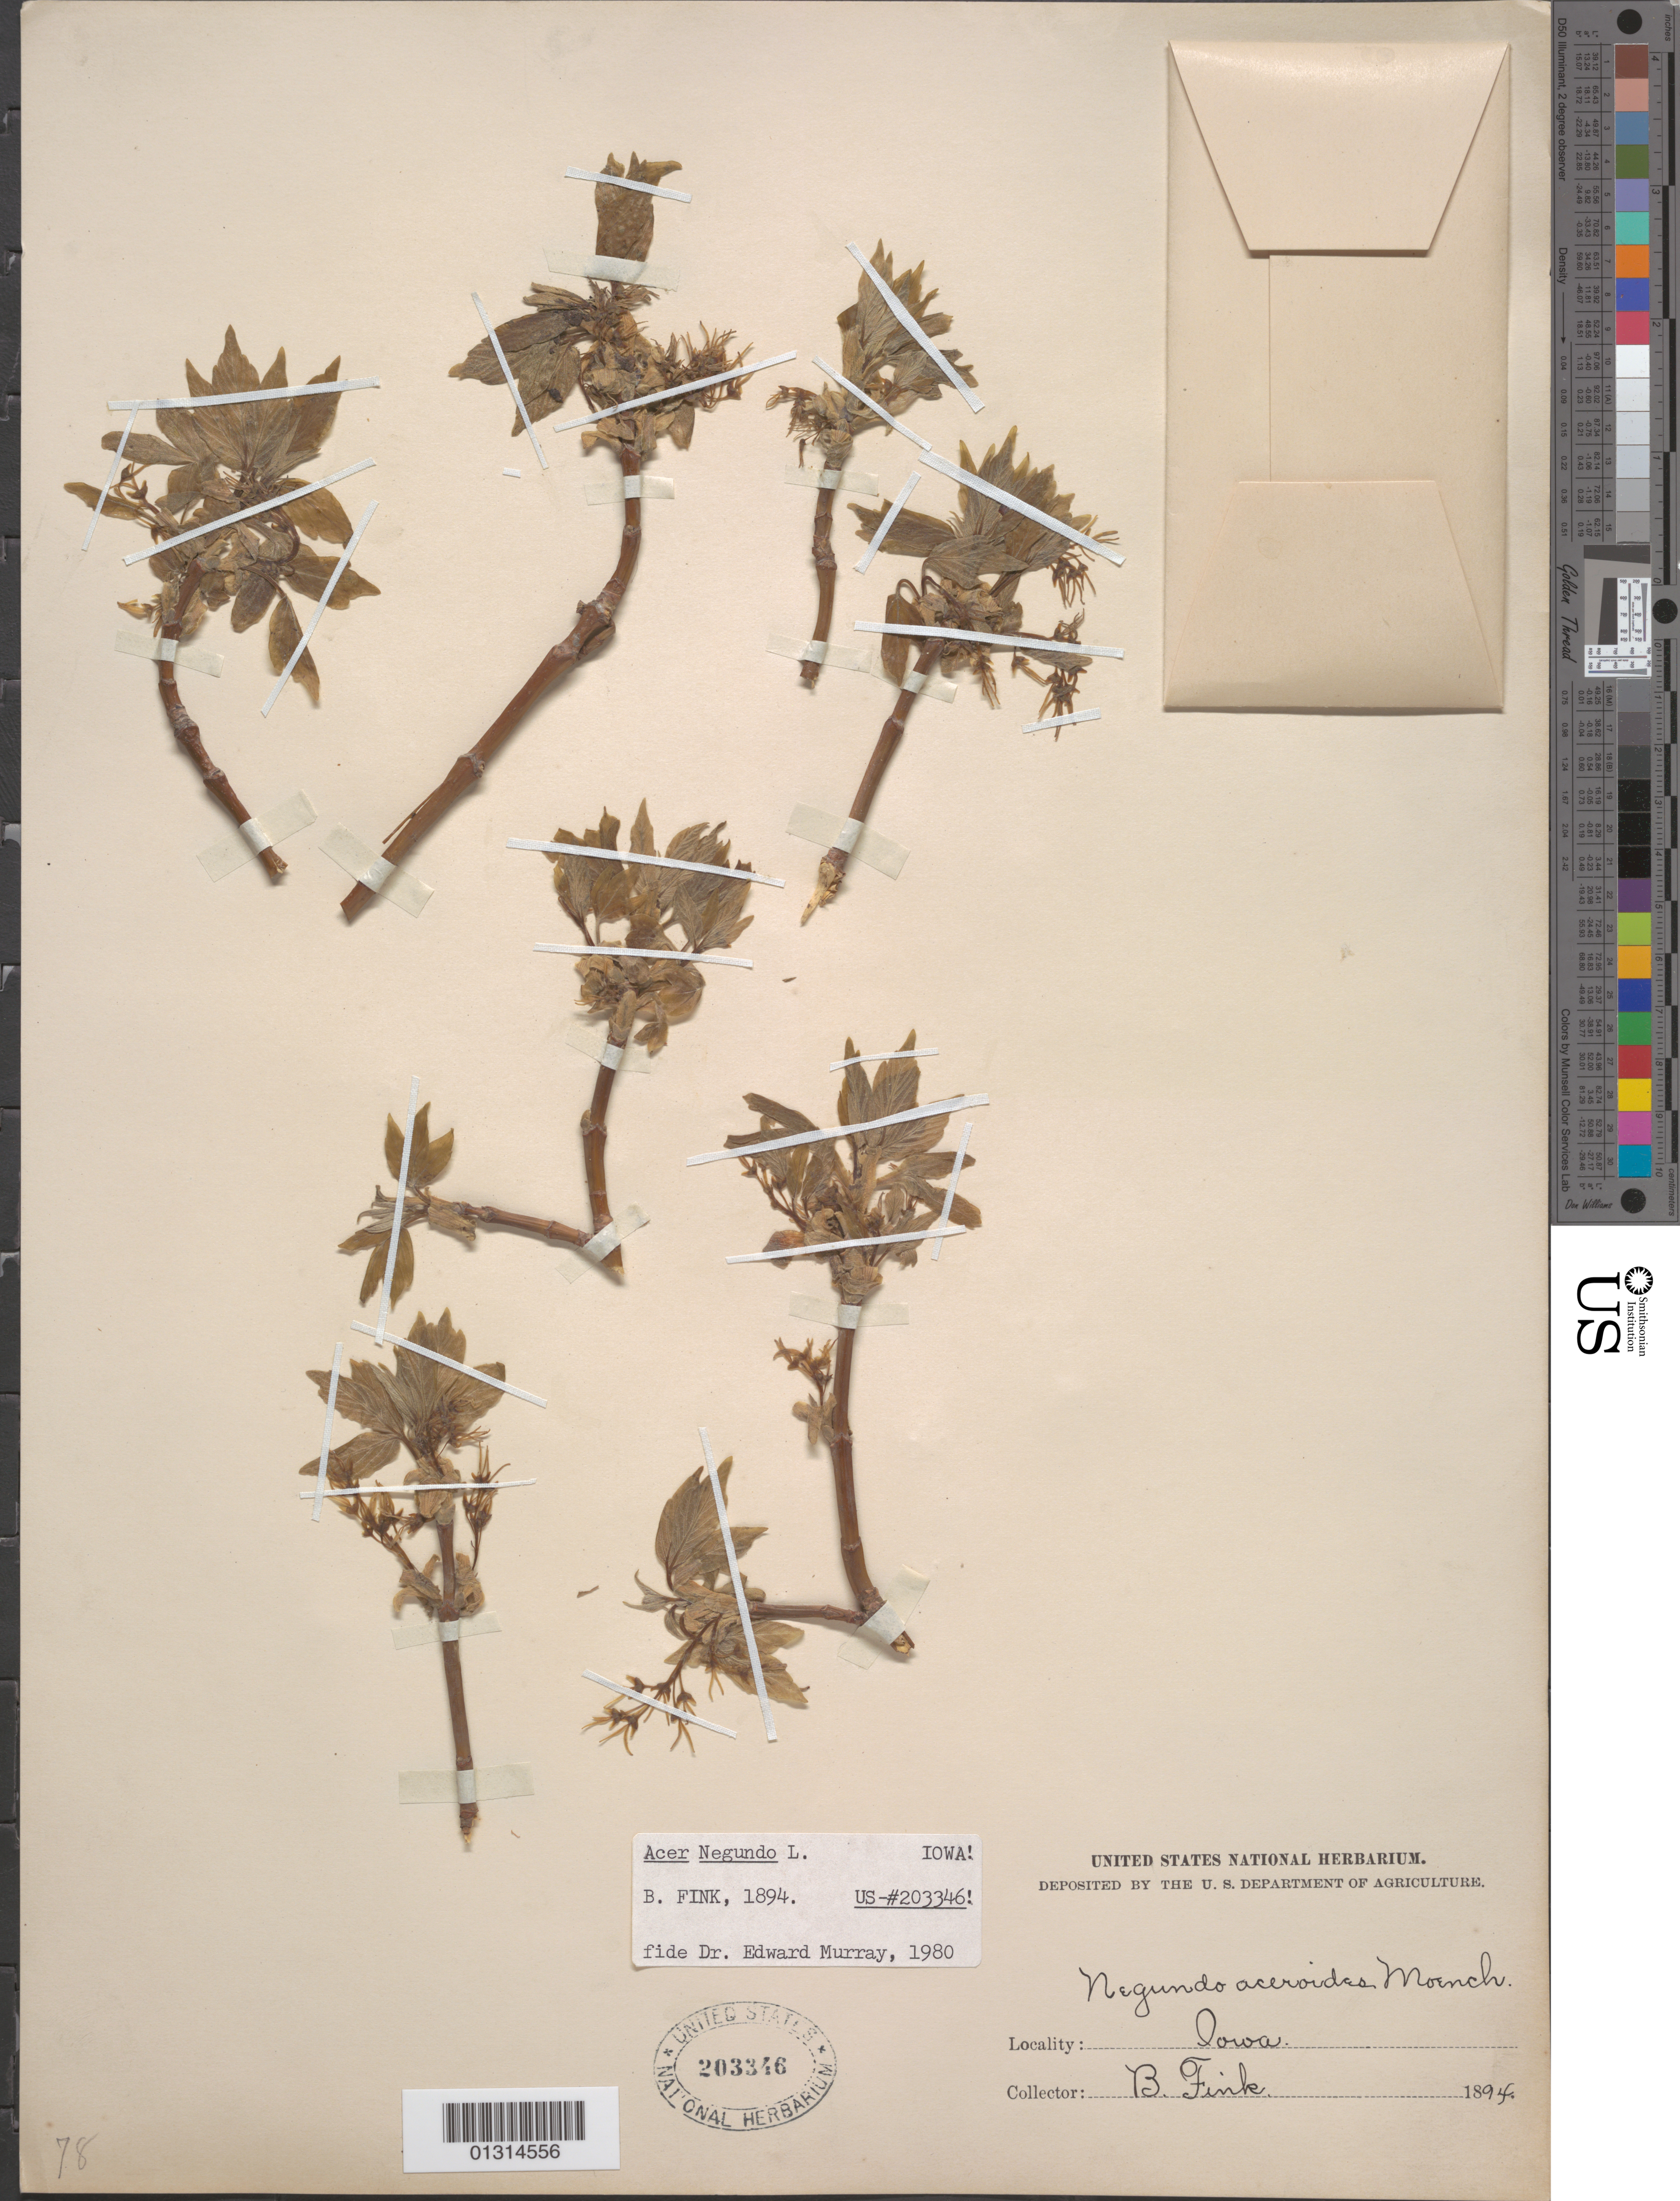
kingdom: Plantae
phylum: Tracheophyta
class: Magnoliopsida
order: Sapindales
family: Sapindaceae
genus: Acer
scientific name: Acer negundo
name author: L.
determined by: Murray, Edward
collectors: B. Fink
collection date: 1894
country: United States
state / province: Iowa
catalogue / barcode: US 203346